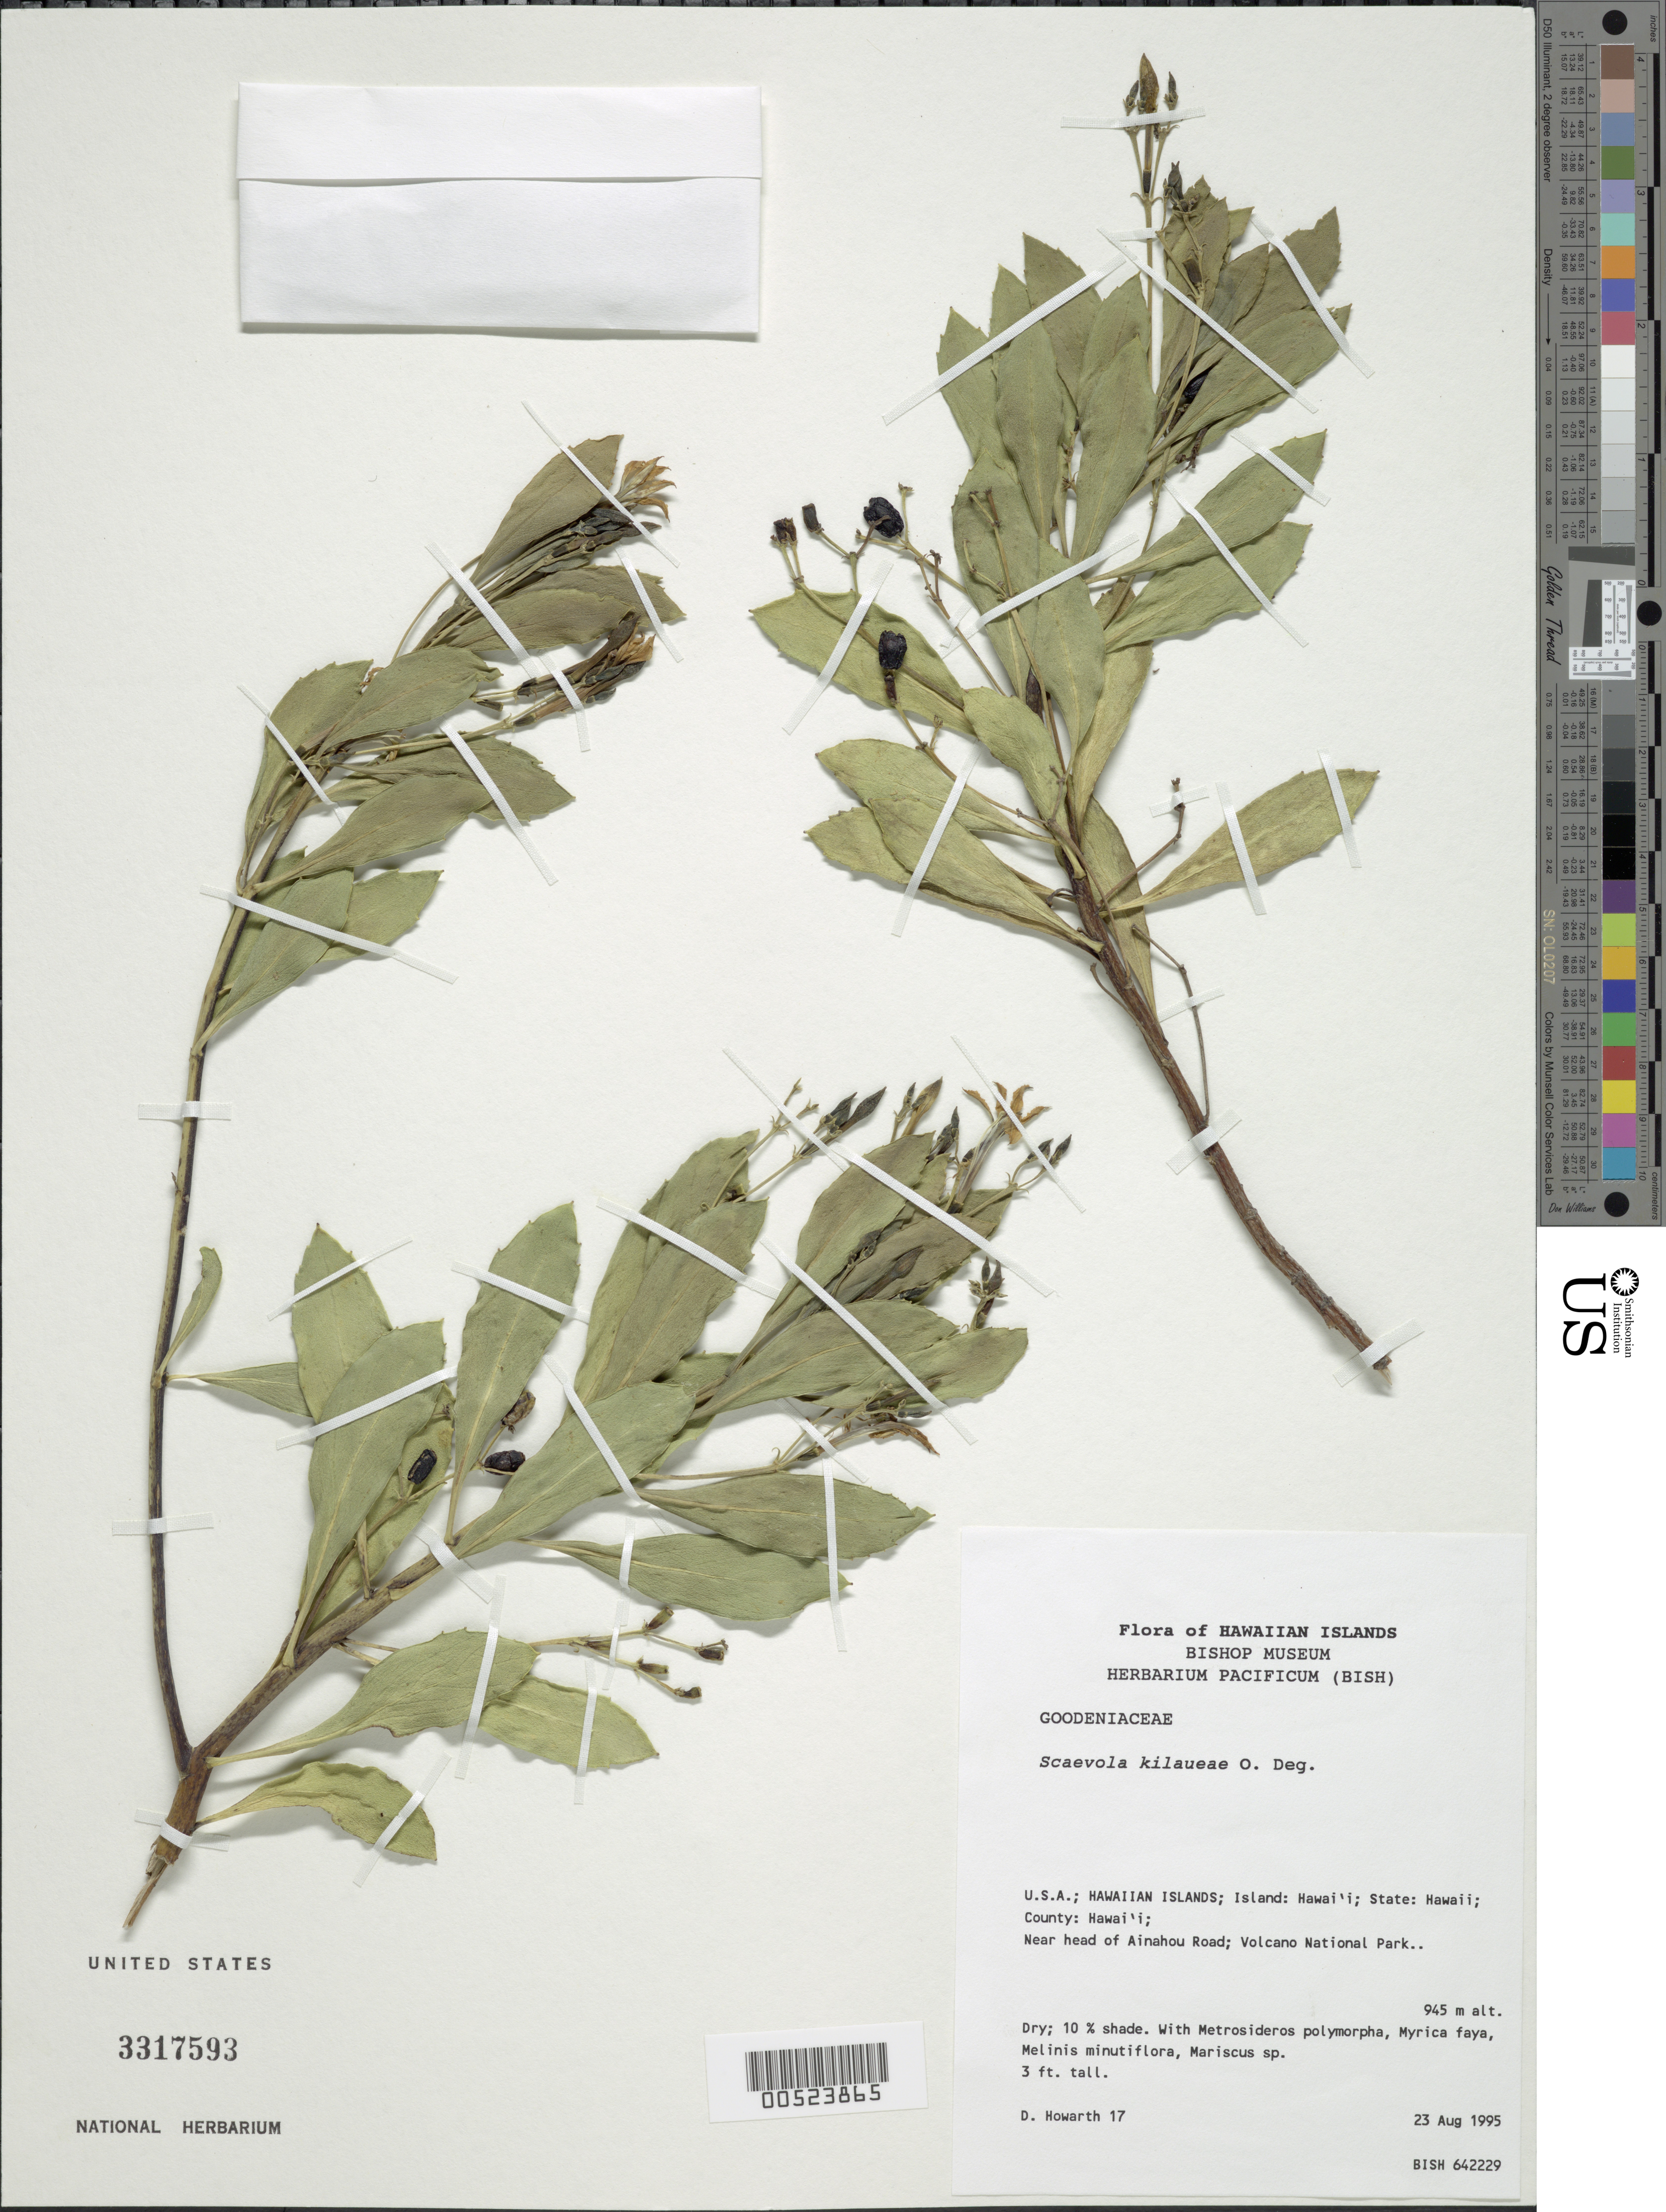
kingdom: Plantae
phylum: Tracheophyta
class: Magnoliopsida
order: Asterales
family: Goodeniaceae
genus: Scaevola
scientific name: Scaevola kilaueae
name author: O. Deg.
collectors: D. Howarth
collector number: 17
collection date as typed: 23 Aug 1995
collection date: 1995-08-23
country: United States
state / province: Hawaii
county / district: Hawaii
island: Hawaii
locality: Hawaii county, near head of Ainahou Rd, Volcano National Park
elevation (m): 945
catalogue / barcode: US 3317593